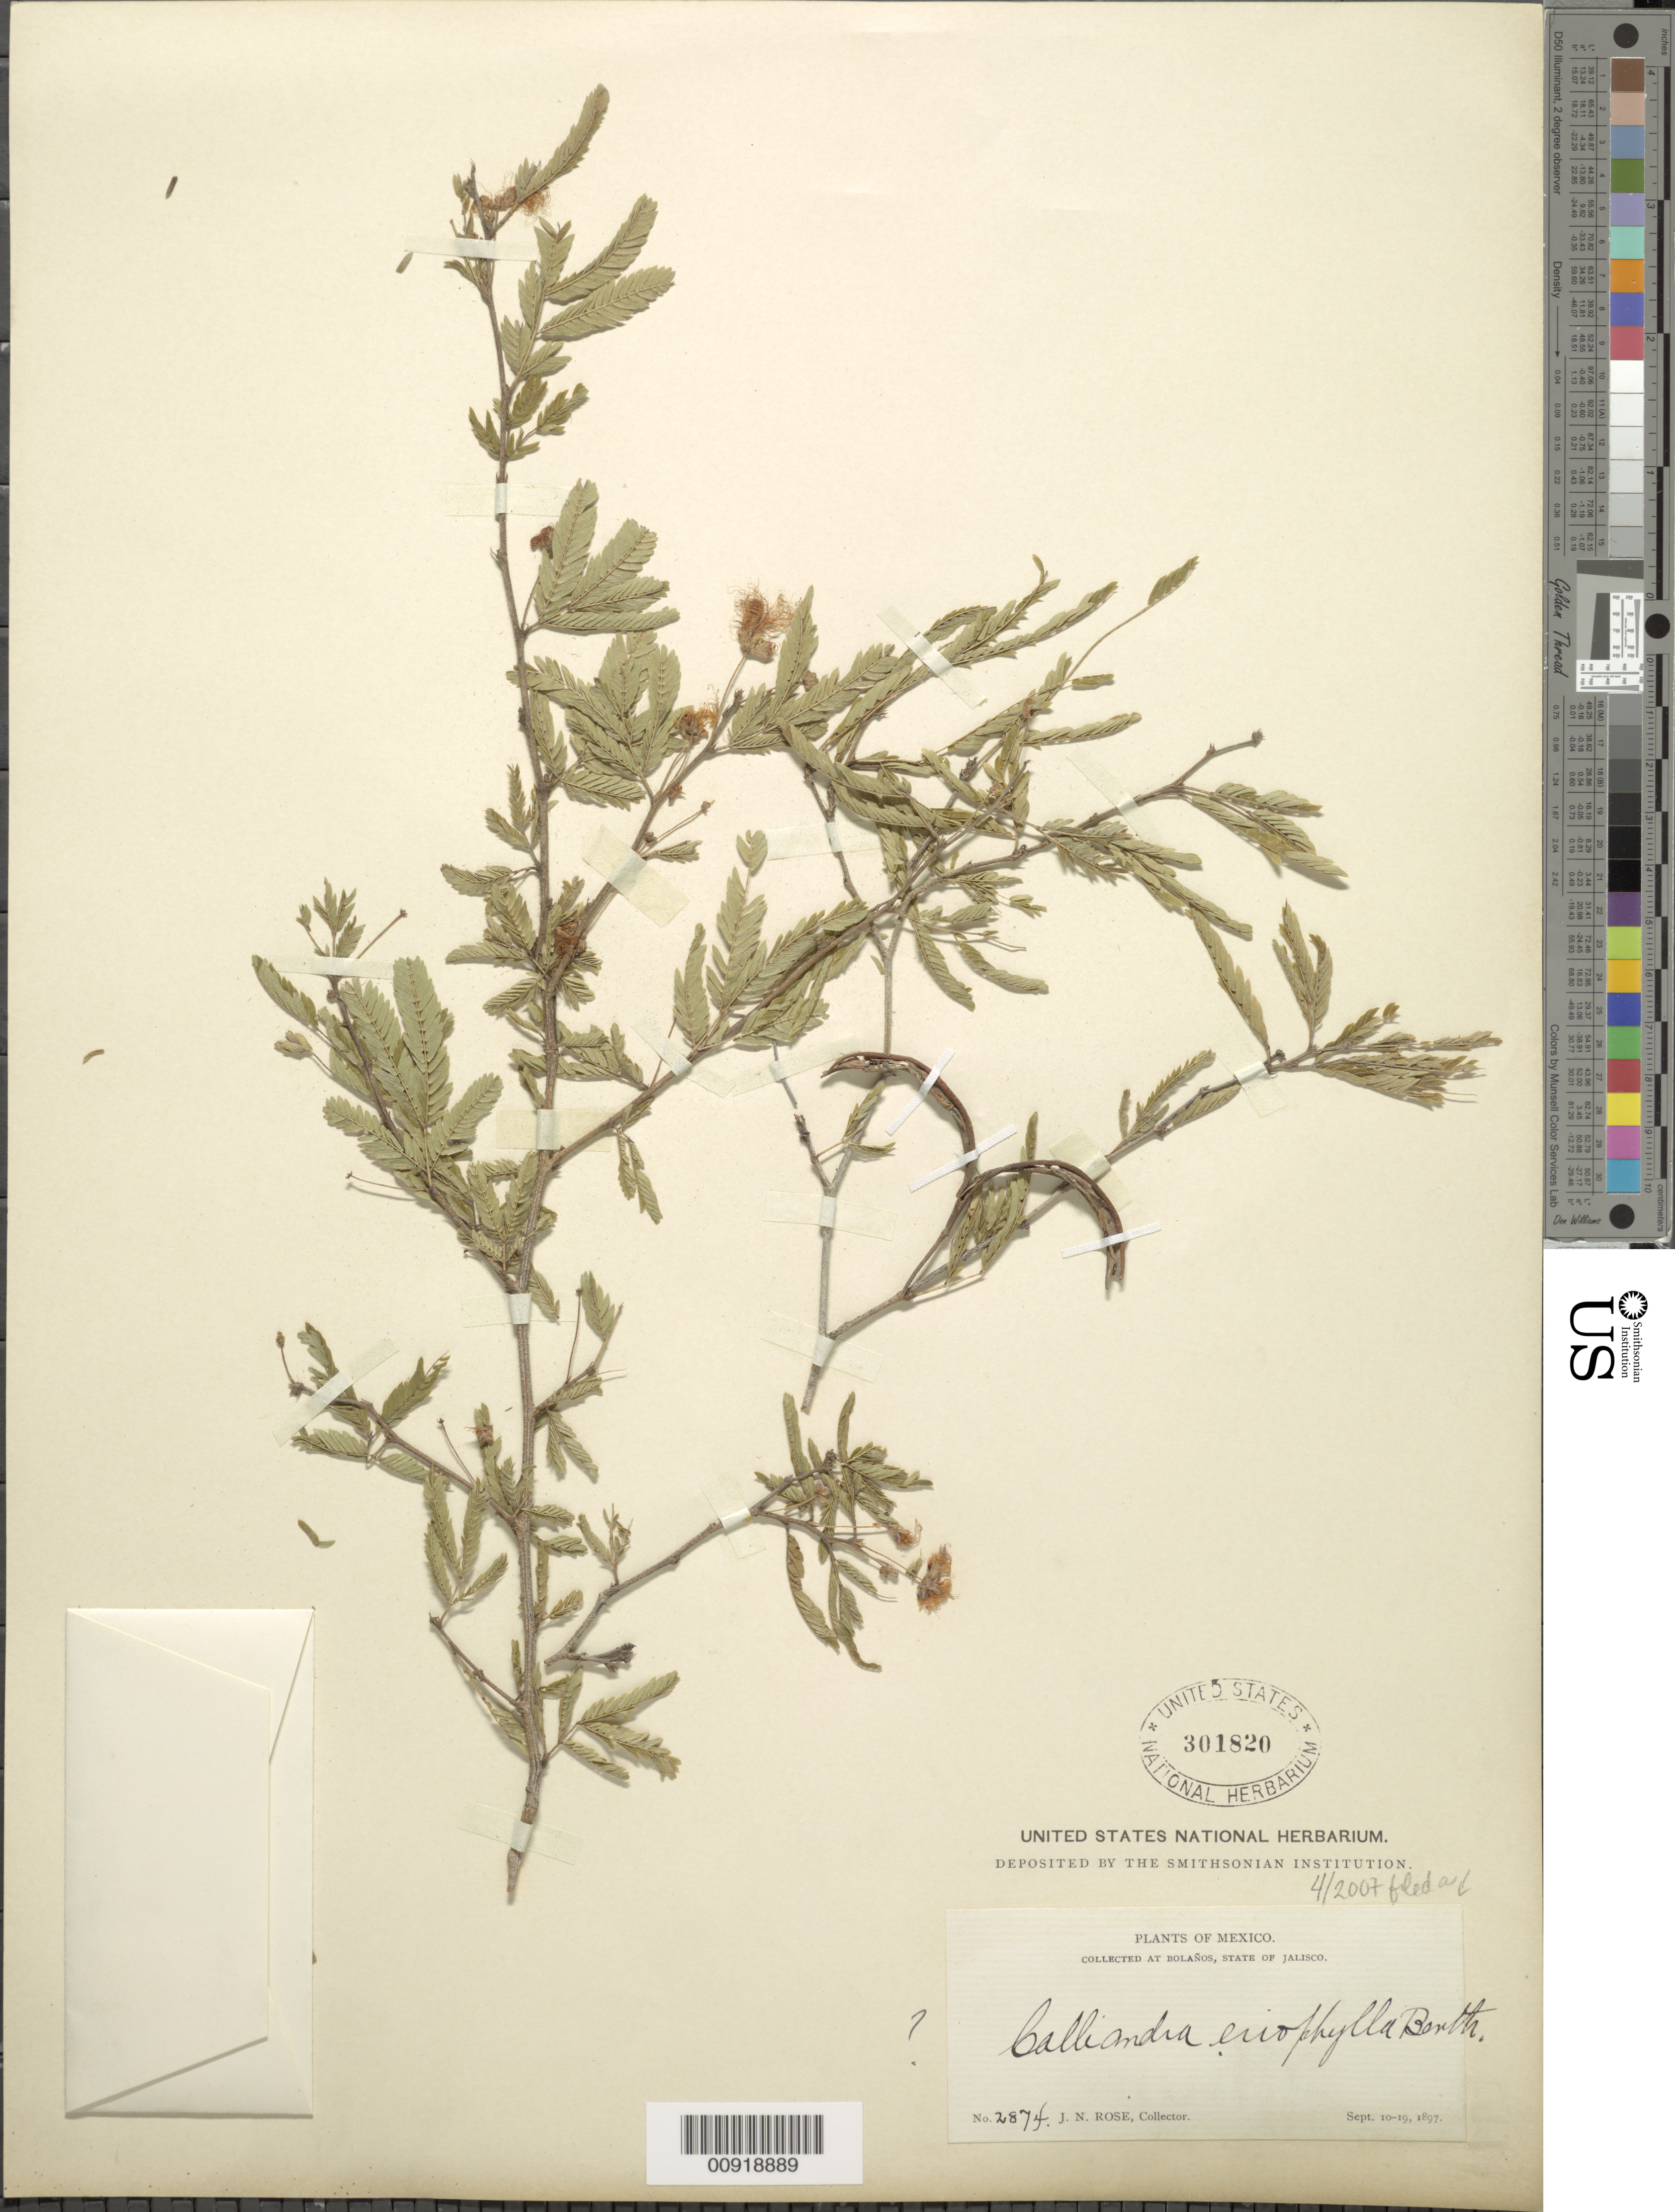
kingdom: Plantae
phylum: Tracheophyta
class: Magnoliopsida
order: Fabales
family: Fabaceae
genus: Calliandra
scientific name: Calliandra eriophylla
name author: Benth.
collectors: J. N. Rose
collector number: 2874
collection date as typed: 10 Sep 1897 to 19 Sep 1897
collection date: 1897-09-10/1897-09-19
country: Mexico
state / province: Jalisco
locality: Bolaños, State of Jalisco.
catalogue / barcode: US 301820